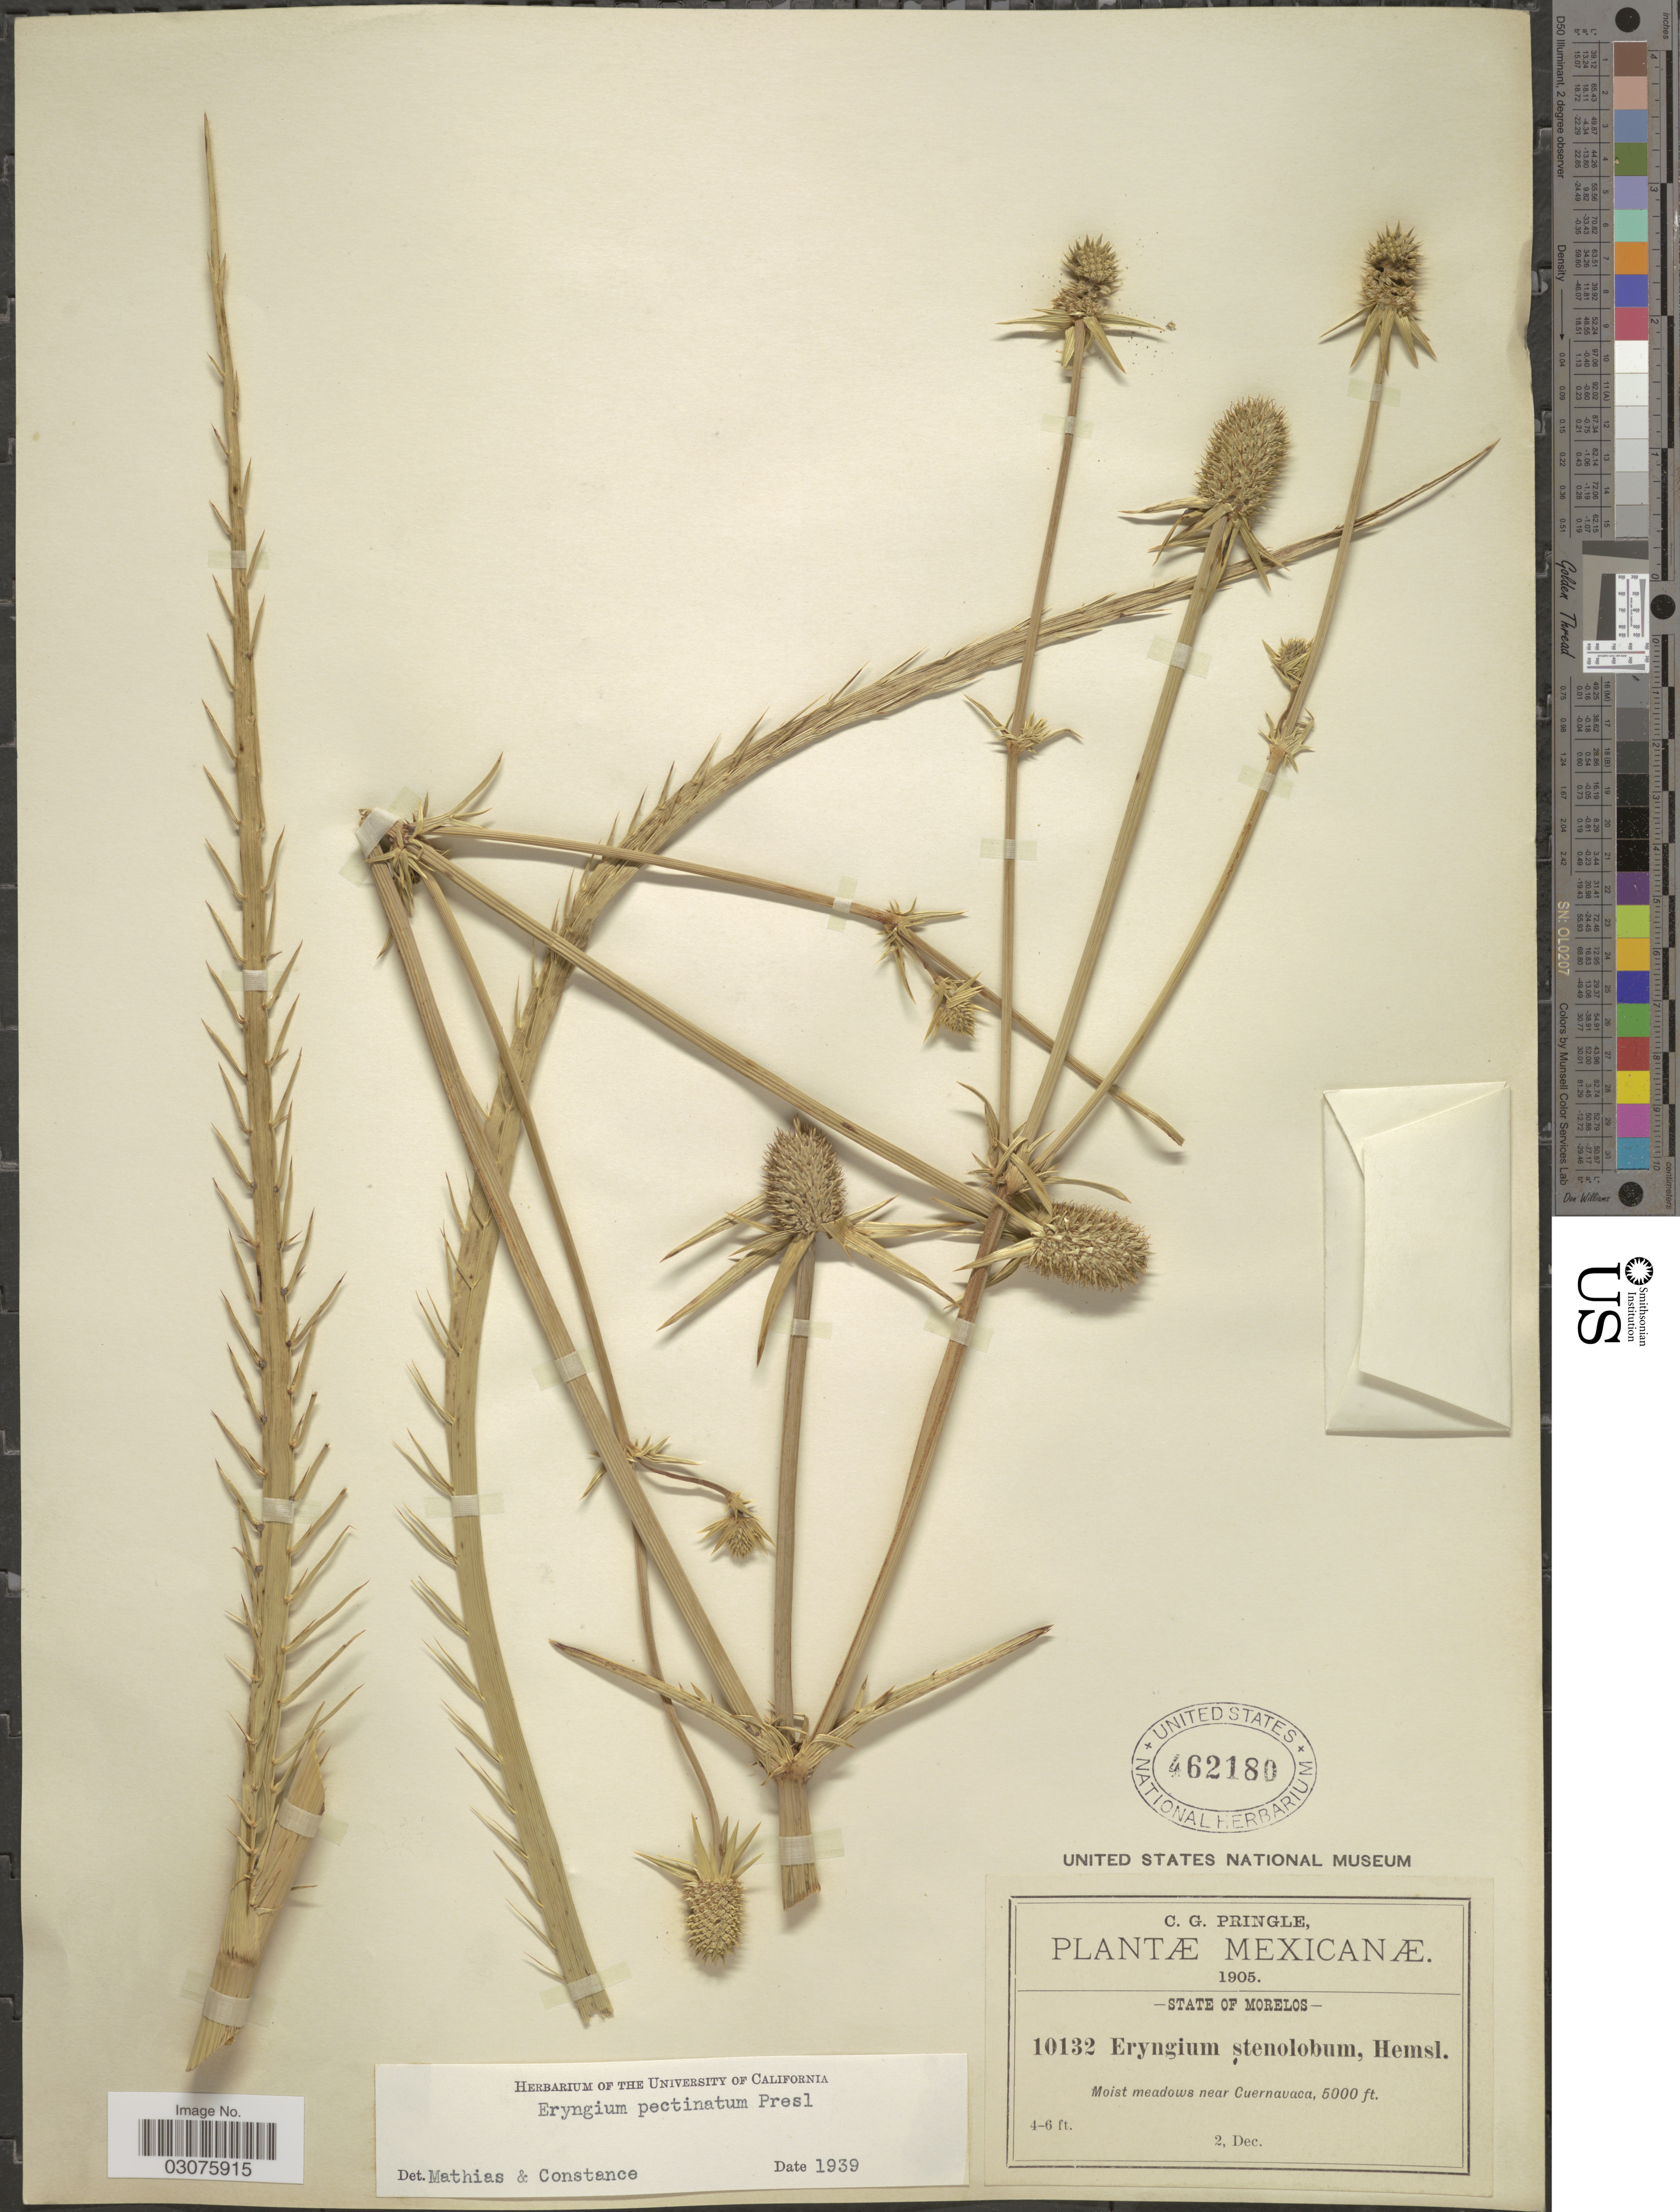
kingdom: Plantae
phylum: Tracheophyta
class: Magnoliopsida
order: Apiales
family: Apiaceae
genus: Eryngium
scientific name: Eryngium pectinatum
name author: C. Presl ex DC.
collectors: C. G. Pringle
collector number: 10132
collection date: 1905-12-02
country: Mexico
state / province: Morelos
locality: State of Morelos. Moist meadows near Cuernavaca.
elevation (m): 1524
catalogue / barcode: US 462180